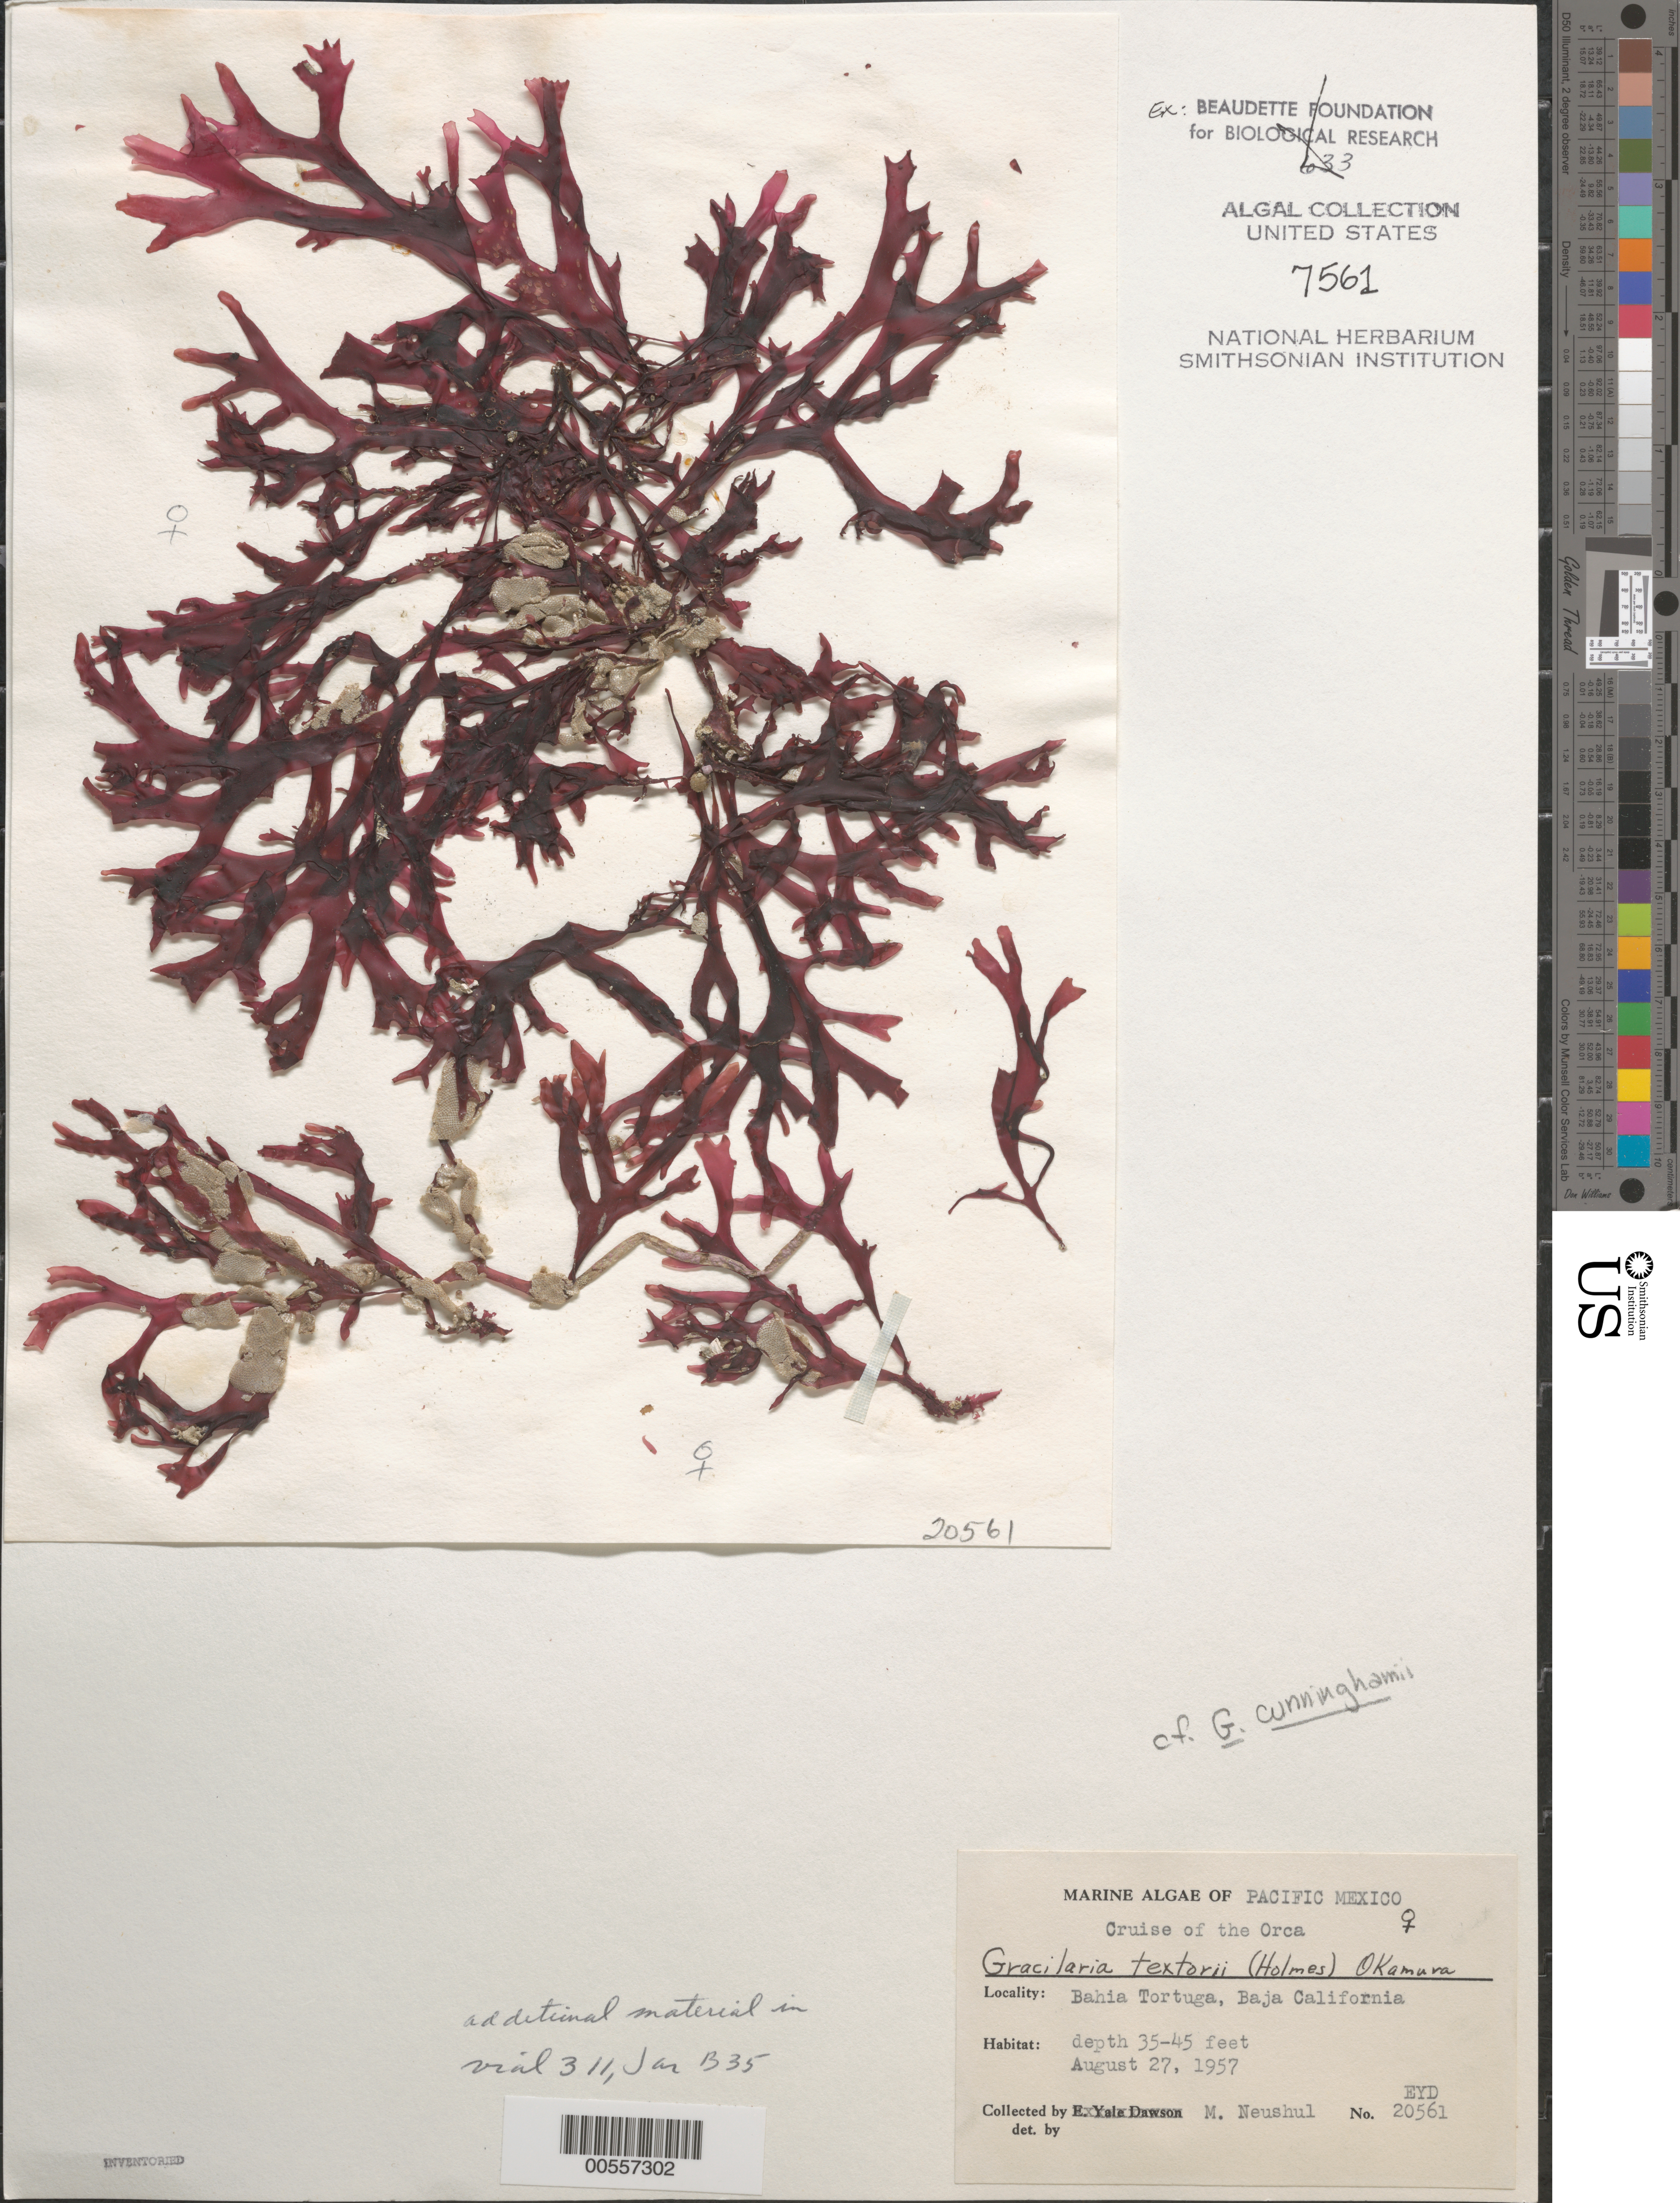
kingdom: Plantae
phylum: Rhodophyta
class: Florideophyceae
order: Gracilariales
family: Gracilariaceae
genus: Gracilaria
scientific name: Gracilaria textorii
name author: (Suringar) De Toni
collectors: M. Neushul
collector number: EYD 20561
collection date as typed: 27 Aug 1957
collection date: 1957-08-27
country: Mexico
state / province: Baja California Sur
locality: Bahia Tortuga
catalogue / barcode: US 7561